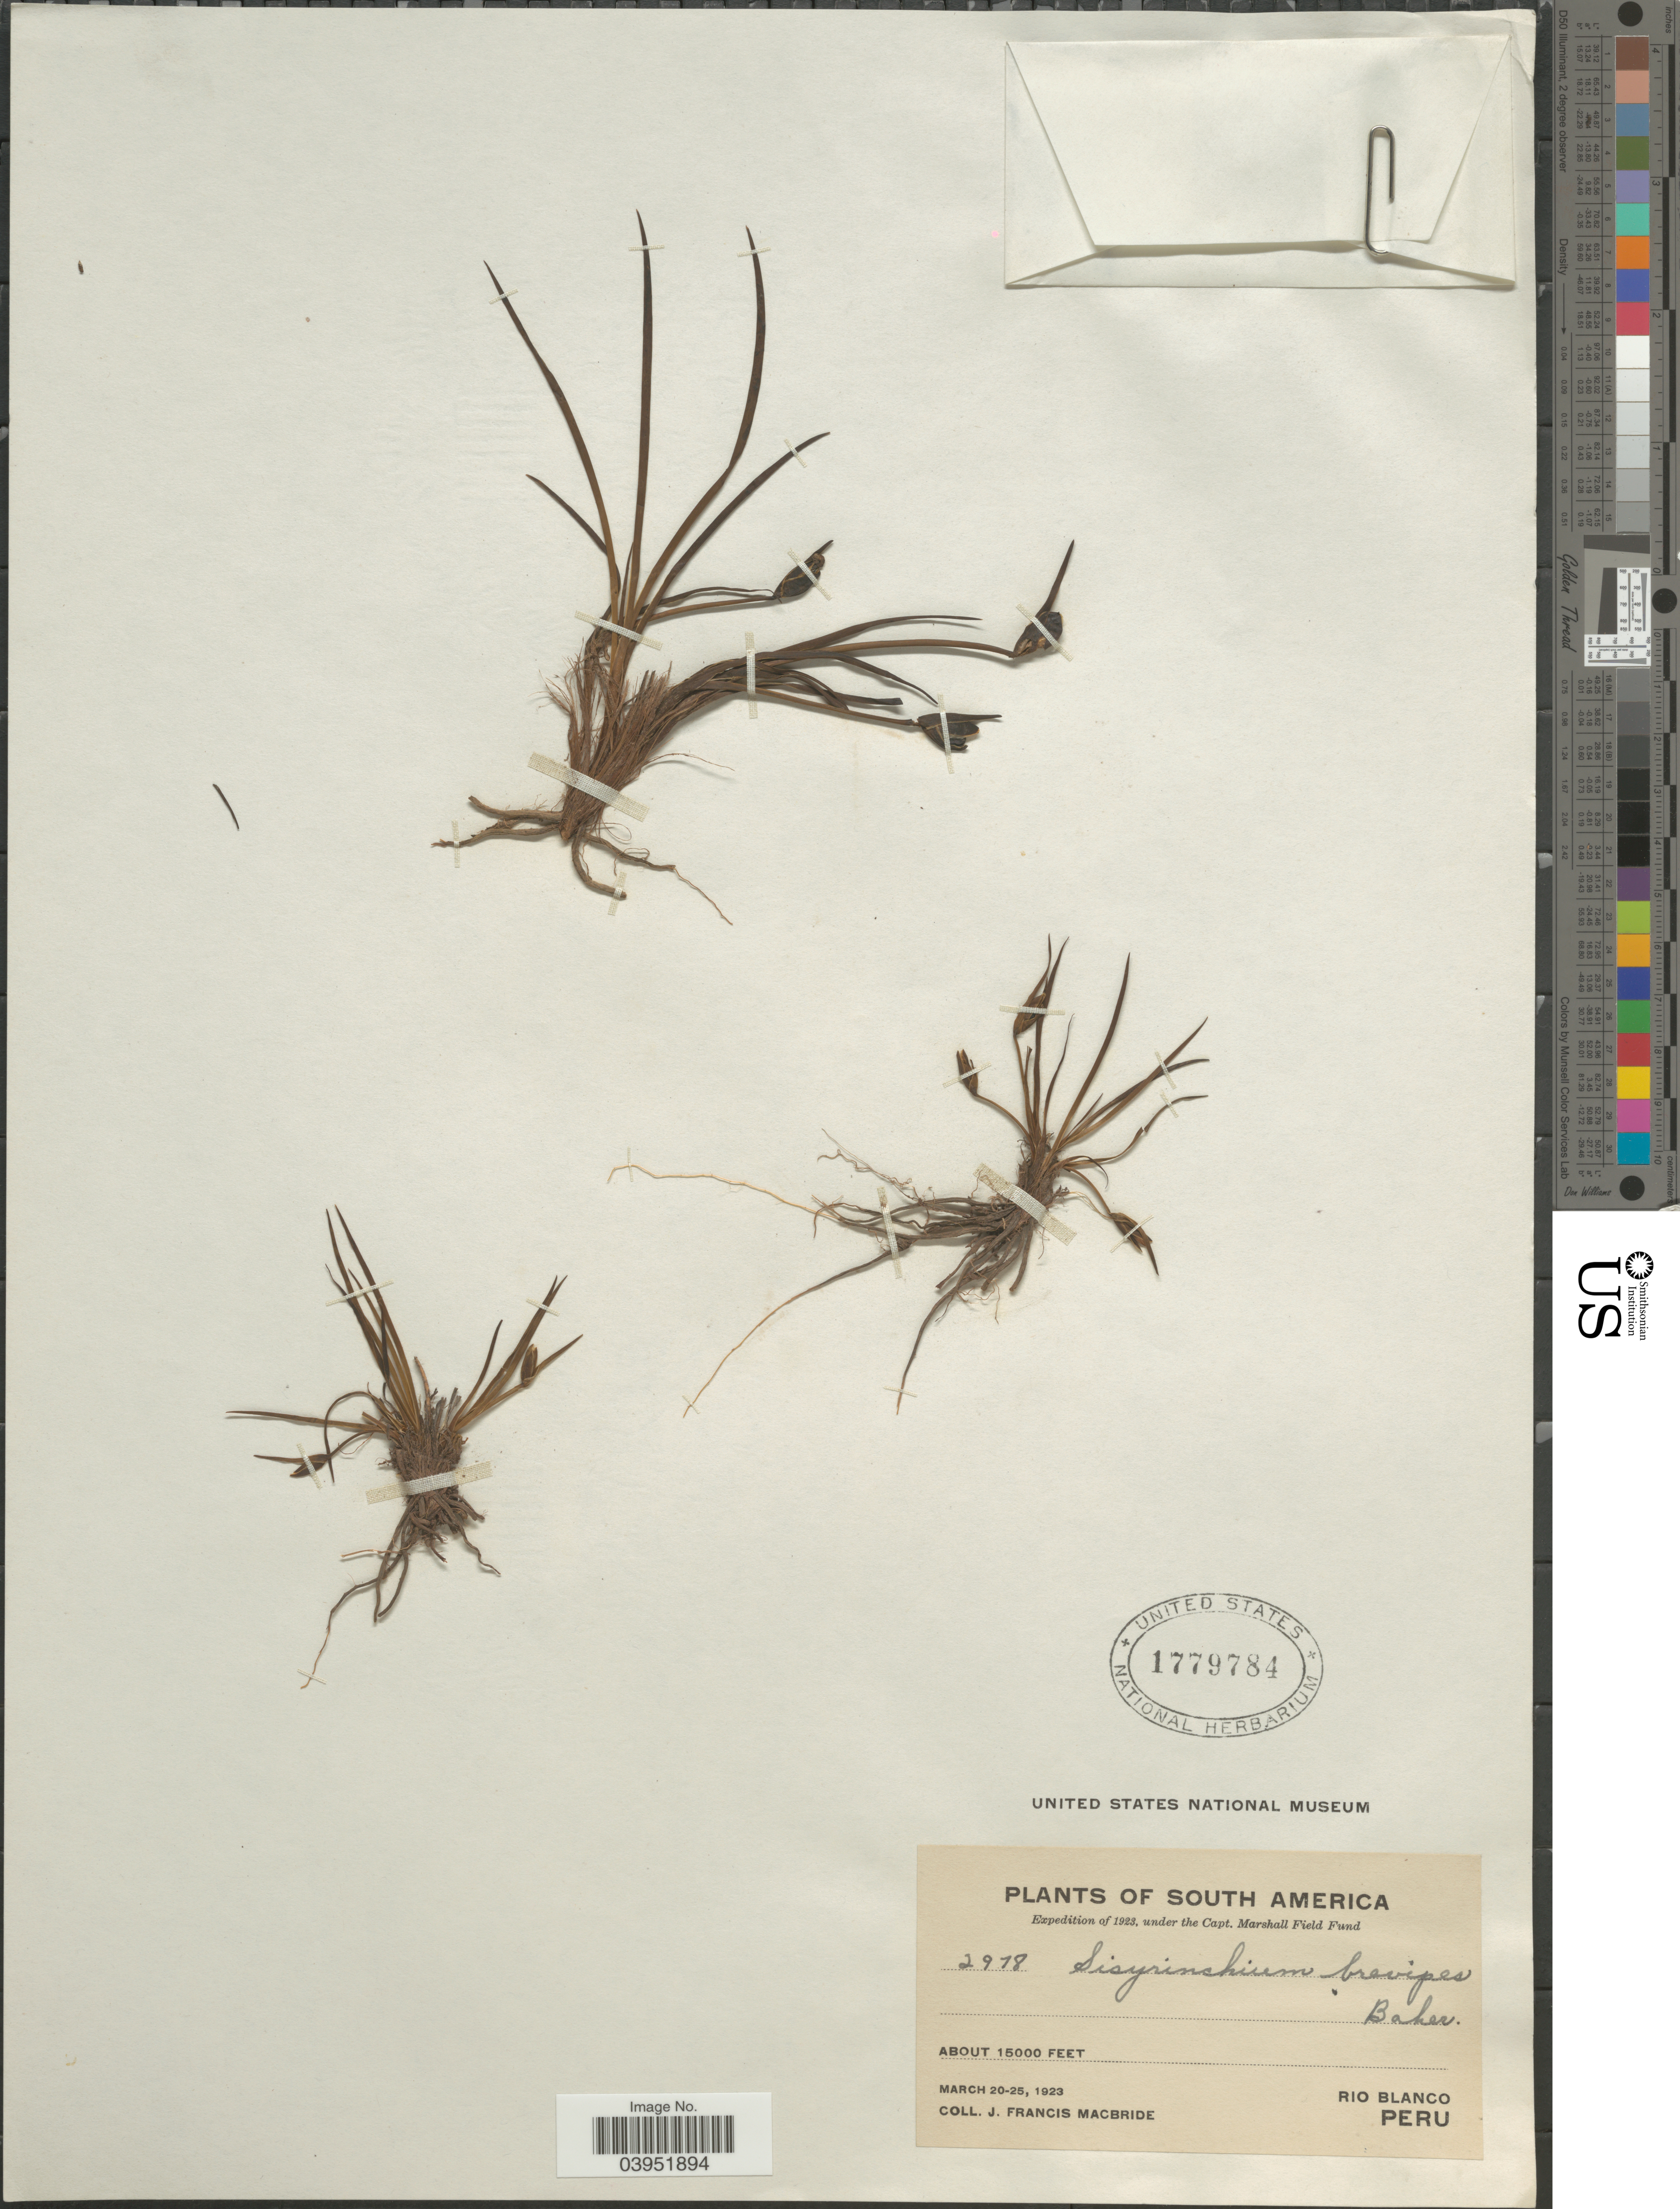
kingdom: Plantae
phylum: Tracheophyta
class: Liliopsida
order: Asparagales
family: Iridaceae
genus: Sisyrinchium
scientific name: Sisyrinchium brevipes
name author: Baker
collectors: J. F. Macbride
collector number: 2978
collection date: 1923-03-20/1923-03-25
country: Peru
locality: Rio Blanco.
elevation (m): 4572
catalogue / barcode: US 1779784